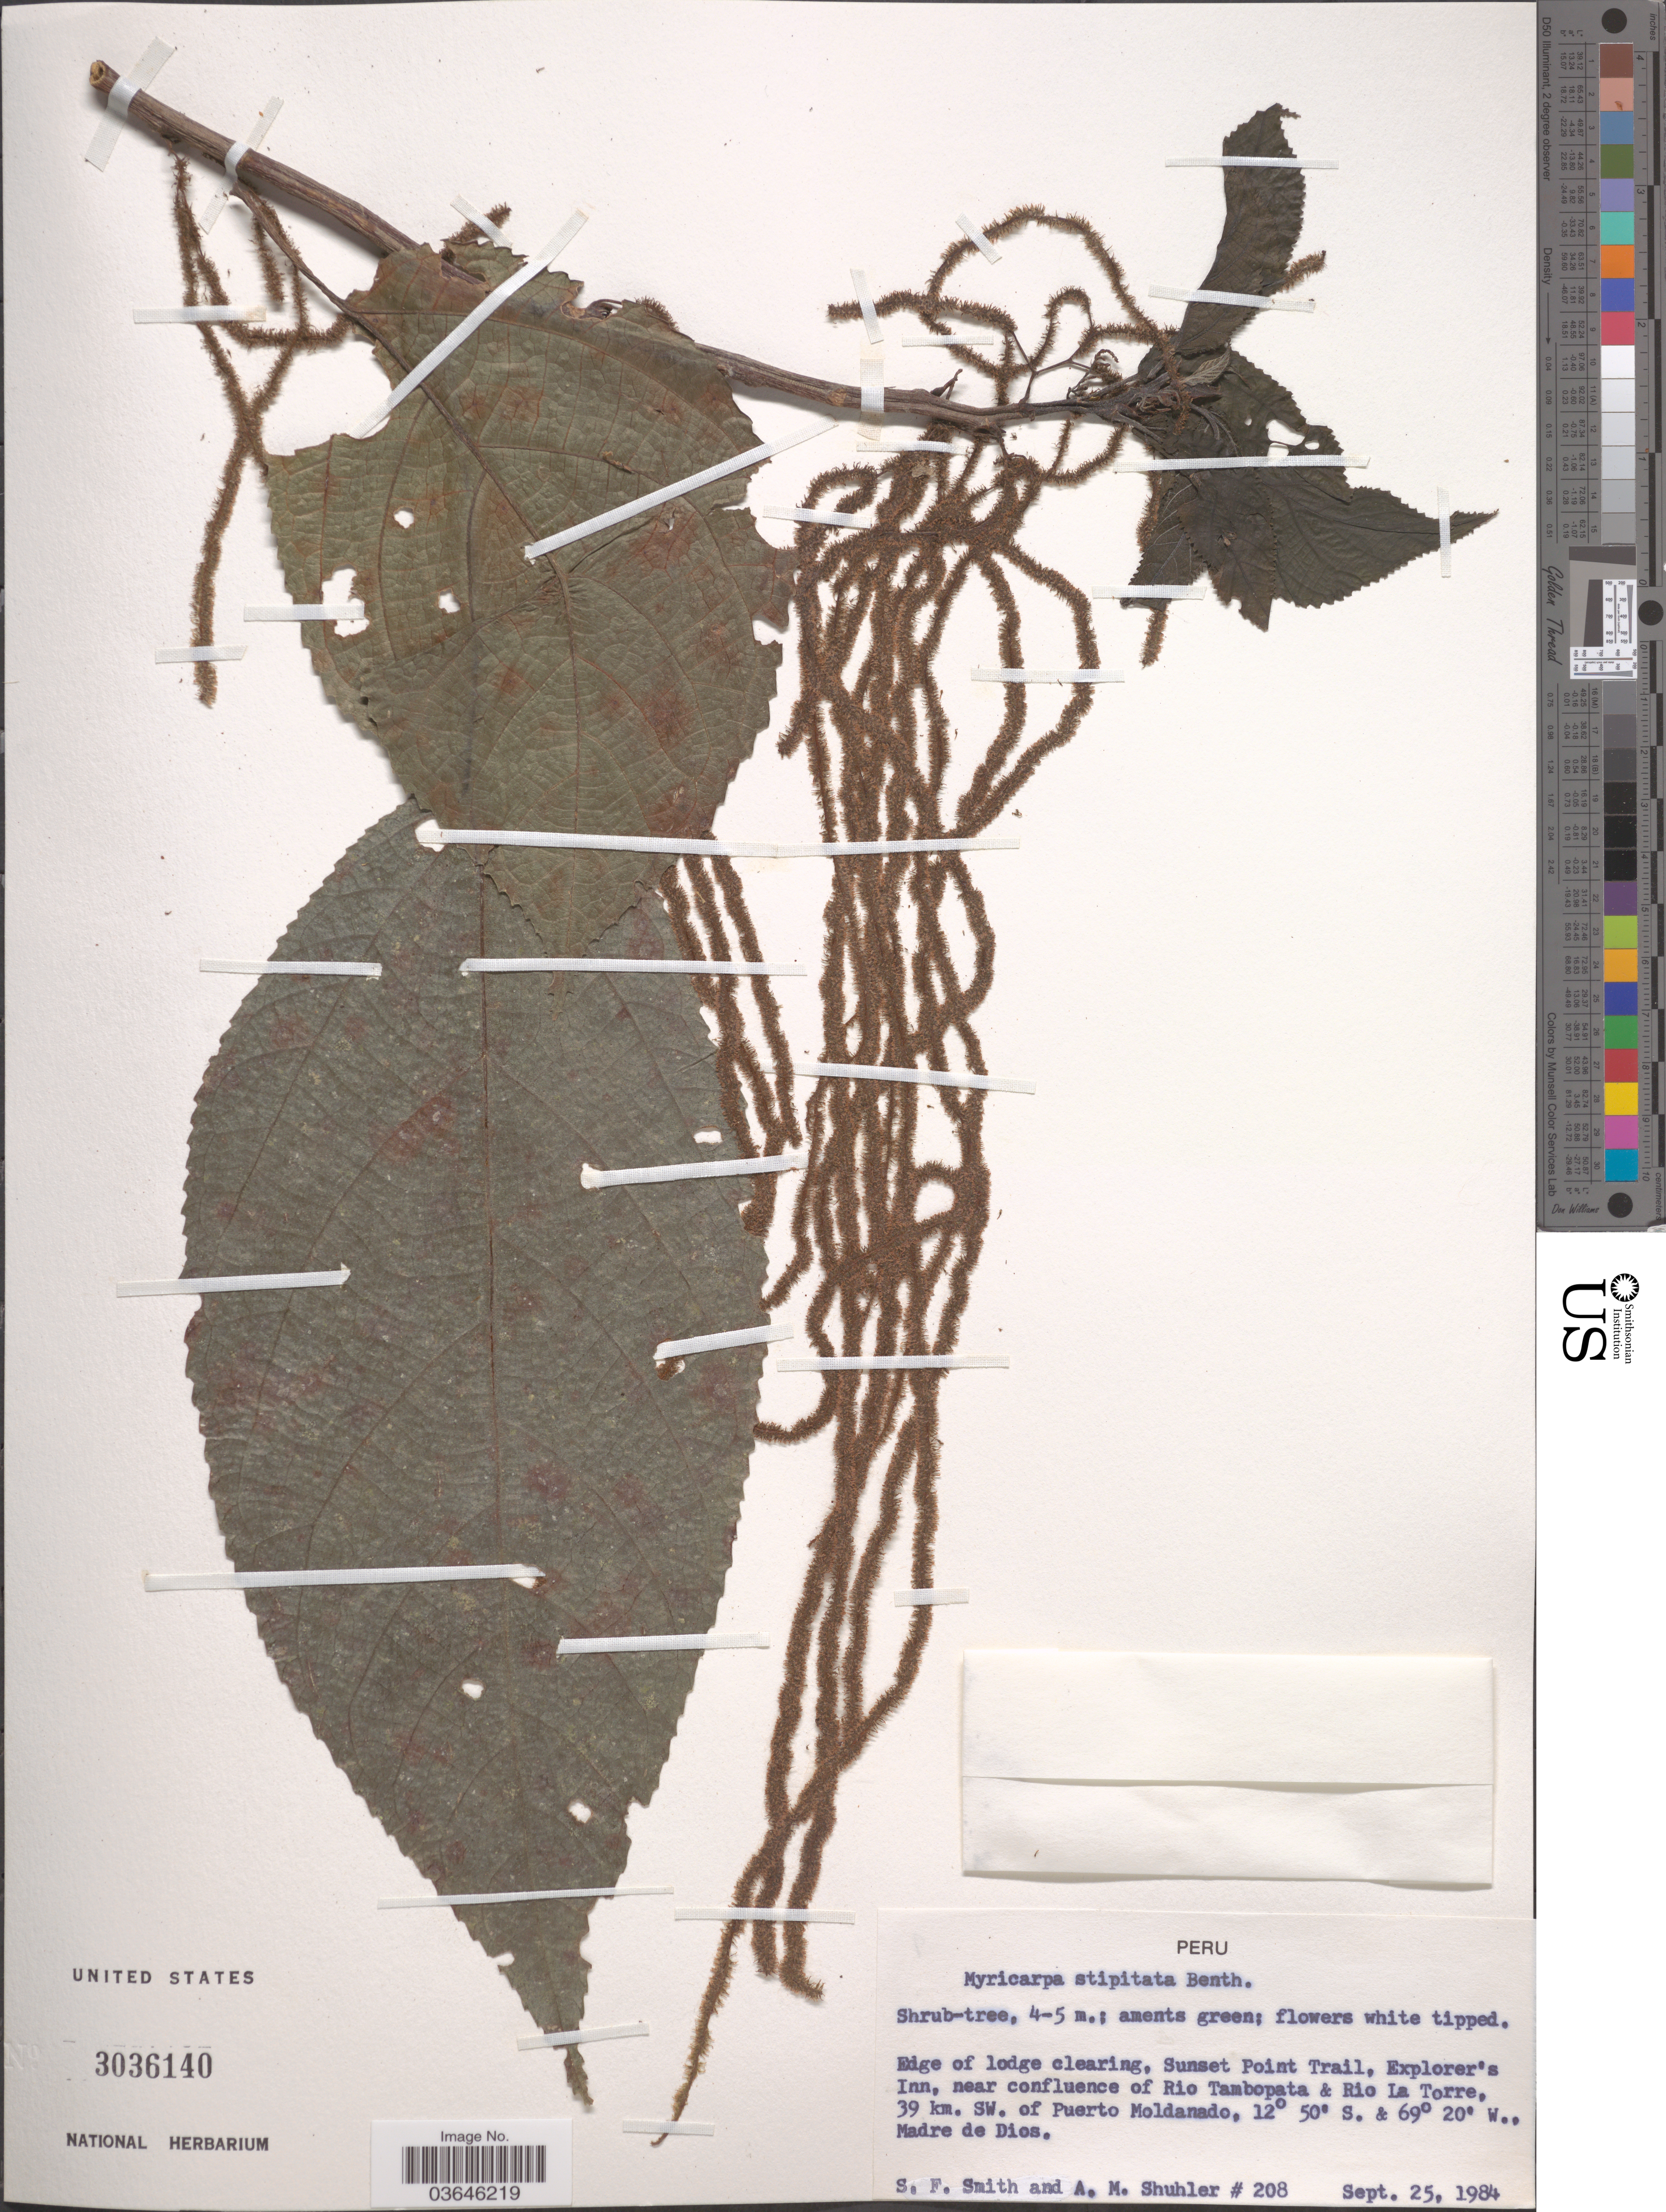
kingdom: Plantae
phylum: Tracheophyta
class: Magnoliopsida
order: Rosales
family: Urticaceae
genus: Myriocarpa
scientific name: Myriocarpa stipitata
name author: Benth.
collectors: S.F. Smith & A. Shuhler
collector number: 208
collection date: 1984-09-25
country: Peru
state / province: Madre de Dios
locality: Edge of lodge clearing, Sunset Point Trail, Explorer's Inn, near confluence of Rio Tambopata & Rio La Torre, 39 km. SW. of Puerto Moldanado.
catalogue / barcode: US 3036140